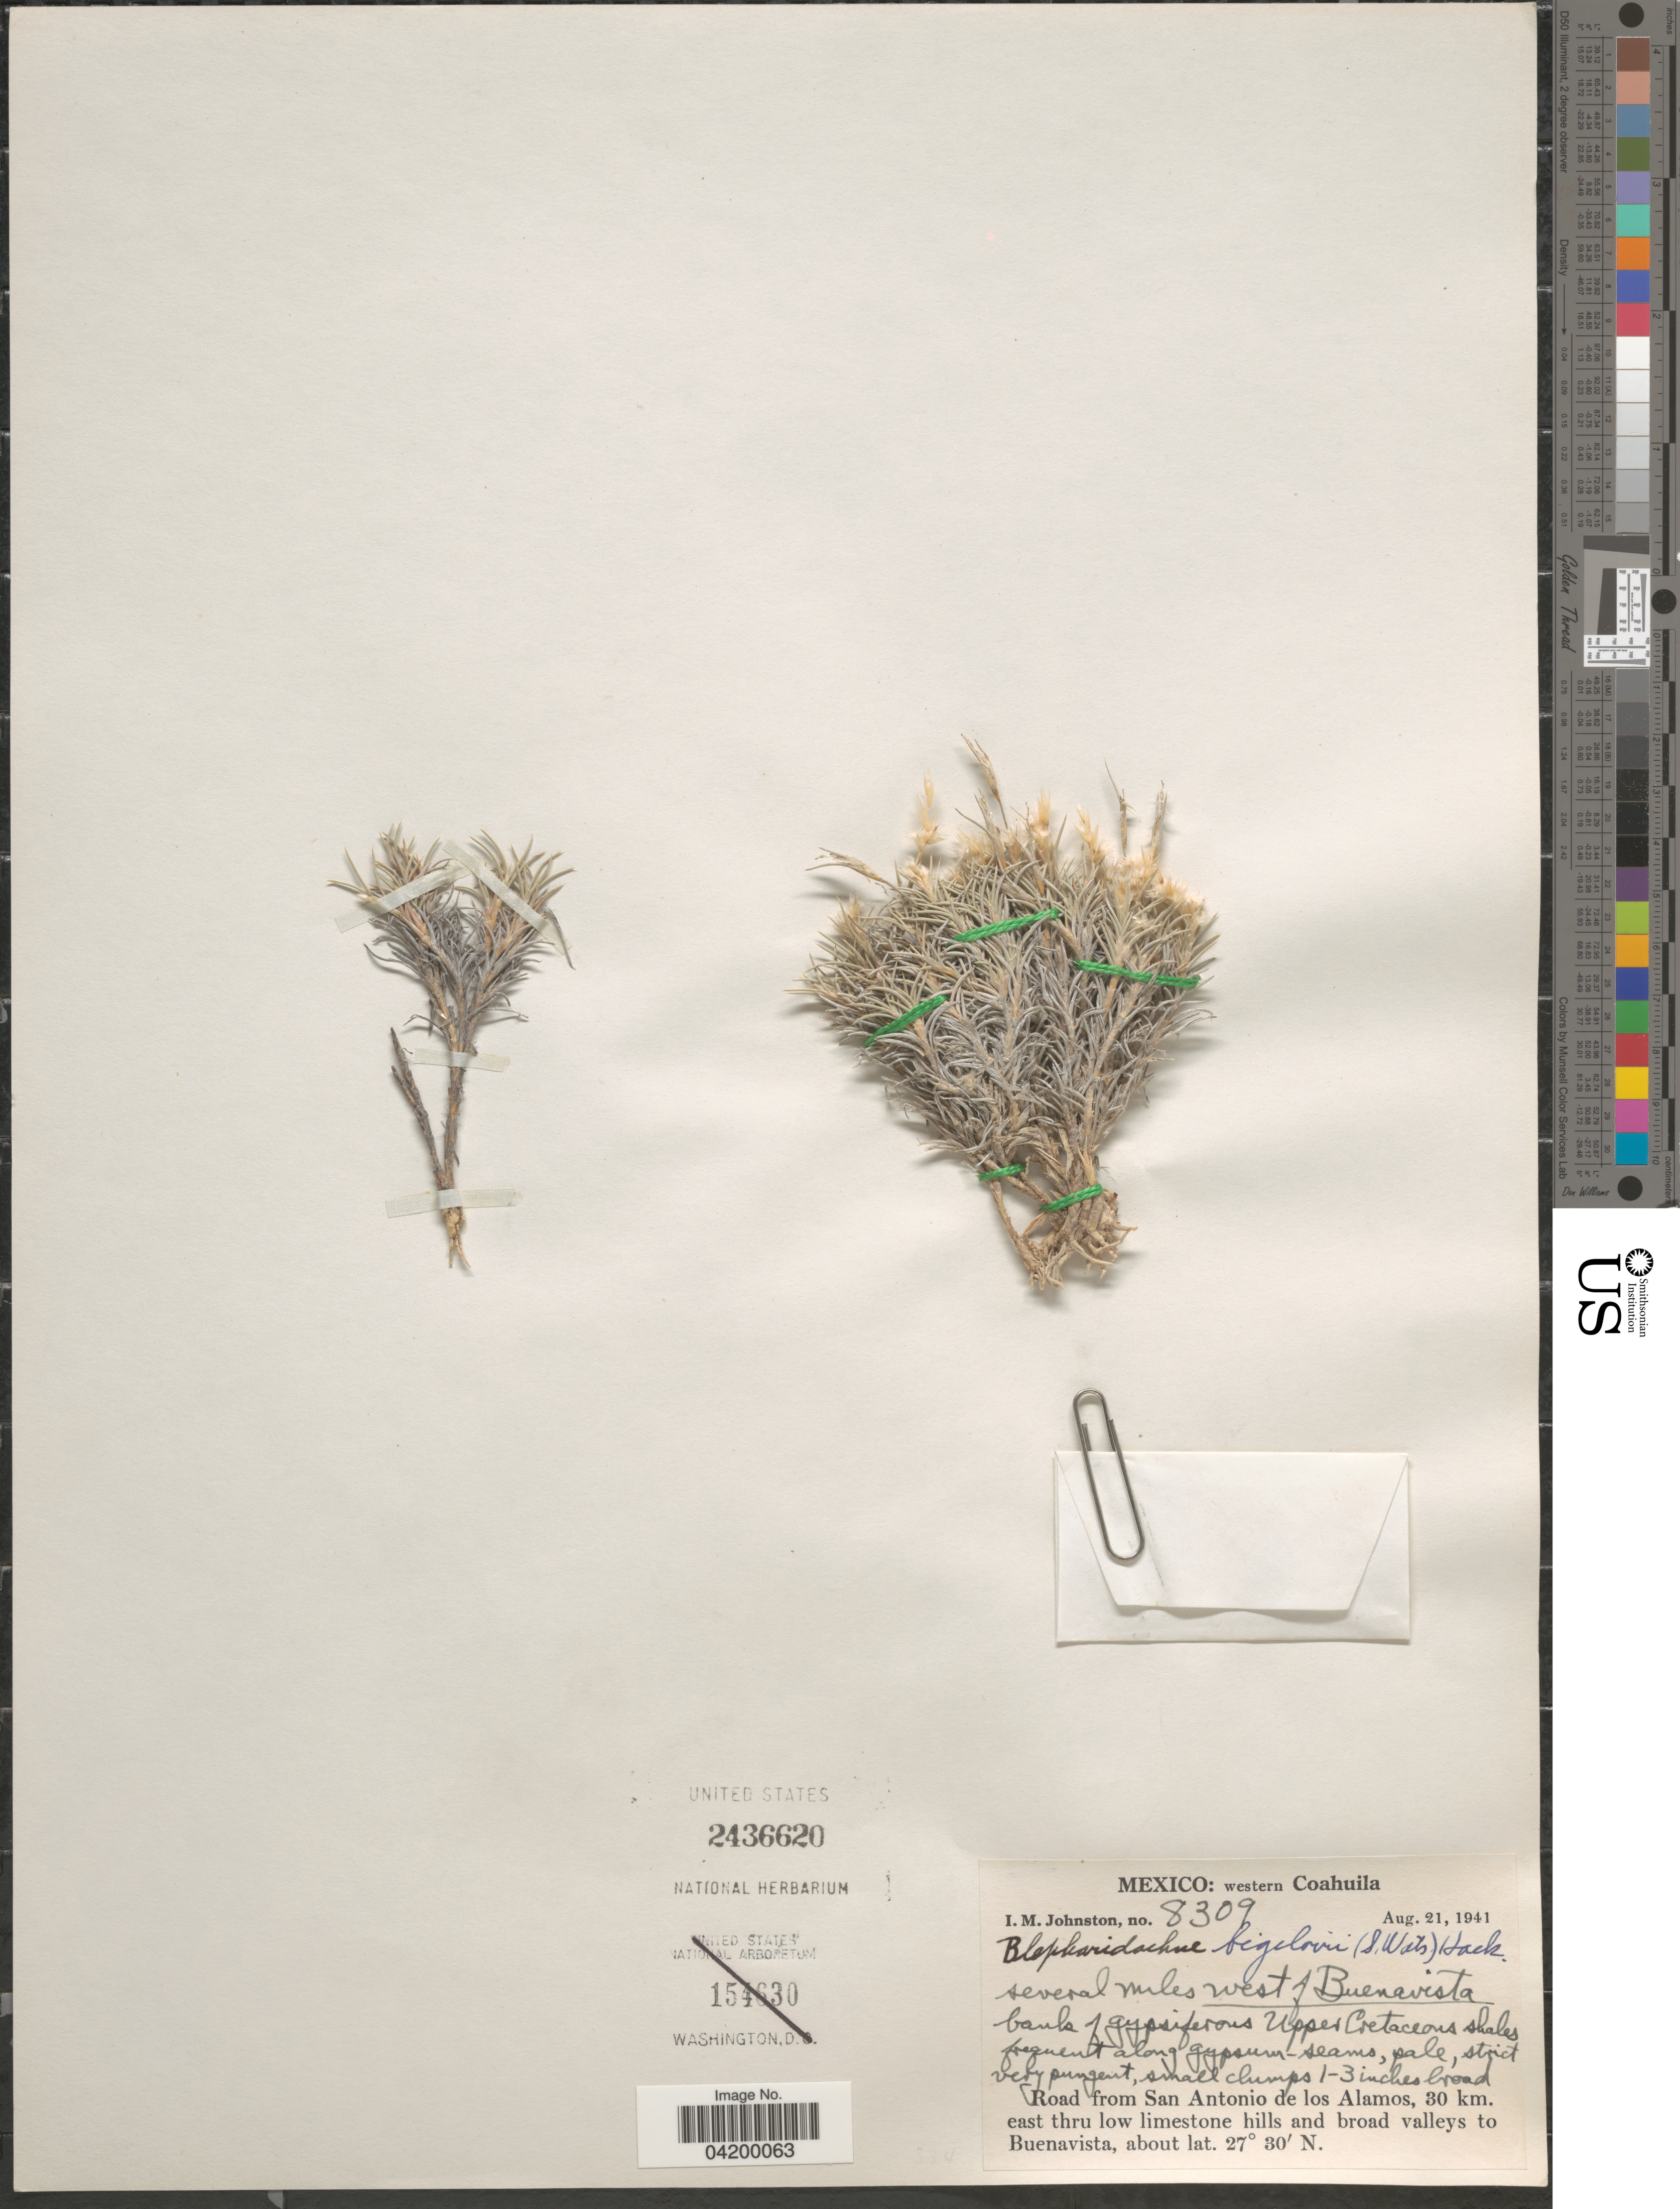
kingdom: Plantae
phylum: Tracheophyta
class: Liliopsida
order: Poales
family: Poaceae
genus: Blepharidachne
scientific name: Blepharidachne bigelovii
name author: (S. Watson) Hack.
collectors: I.M. Johnston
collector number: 8309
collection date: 1941-08-21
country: Mexico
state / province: Coahuila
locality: Western Coahuila. Several miles West of Buenavista banks of gypsiferous Upper Cretaceous shales frequent along gypsum-seams. Road from San Antonio de los Alamos, 30 km. east thru low limestone hills and broad valleys to Buenavista.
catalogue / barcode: US 2436620